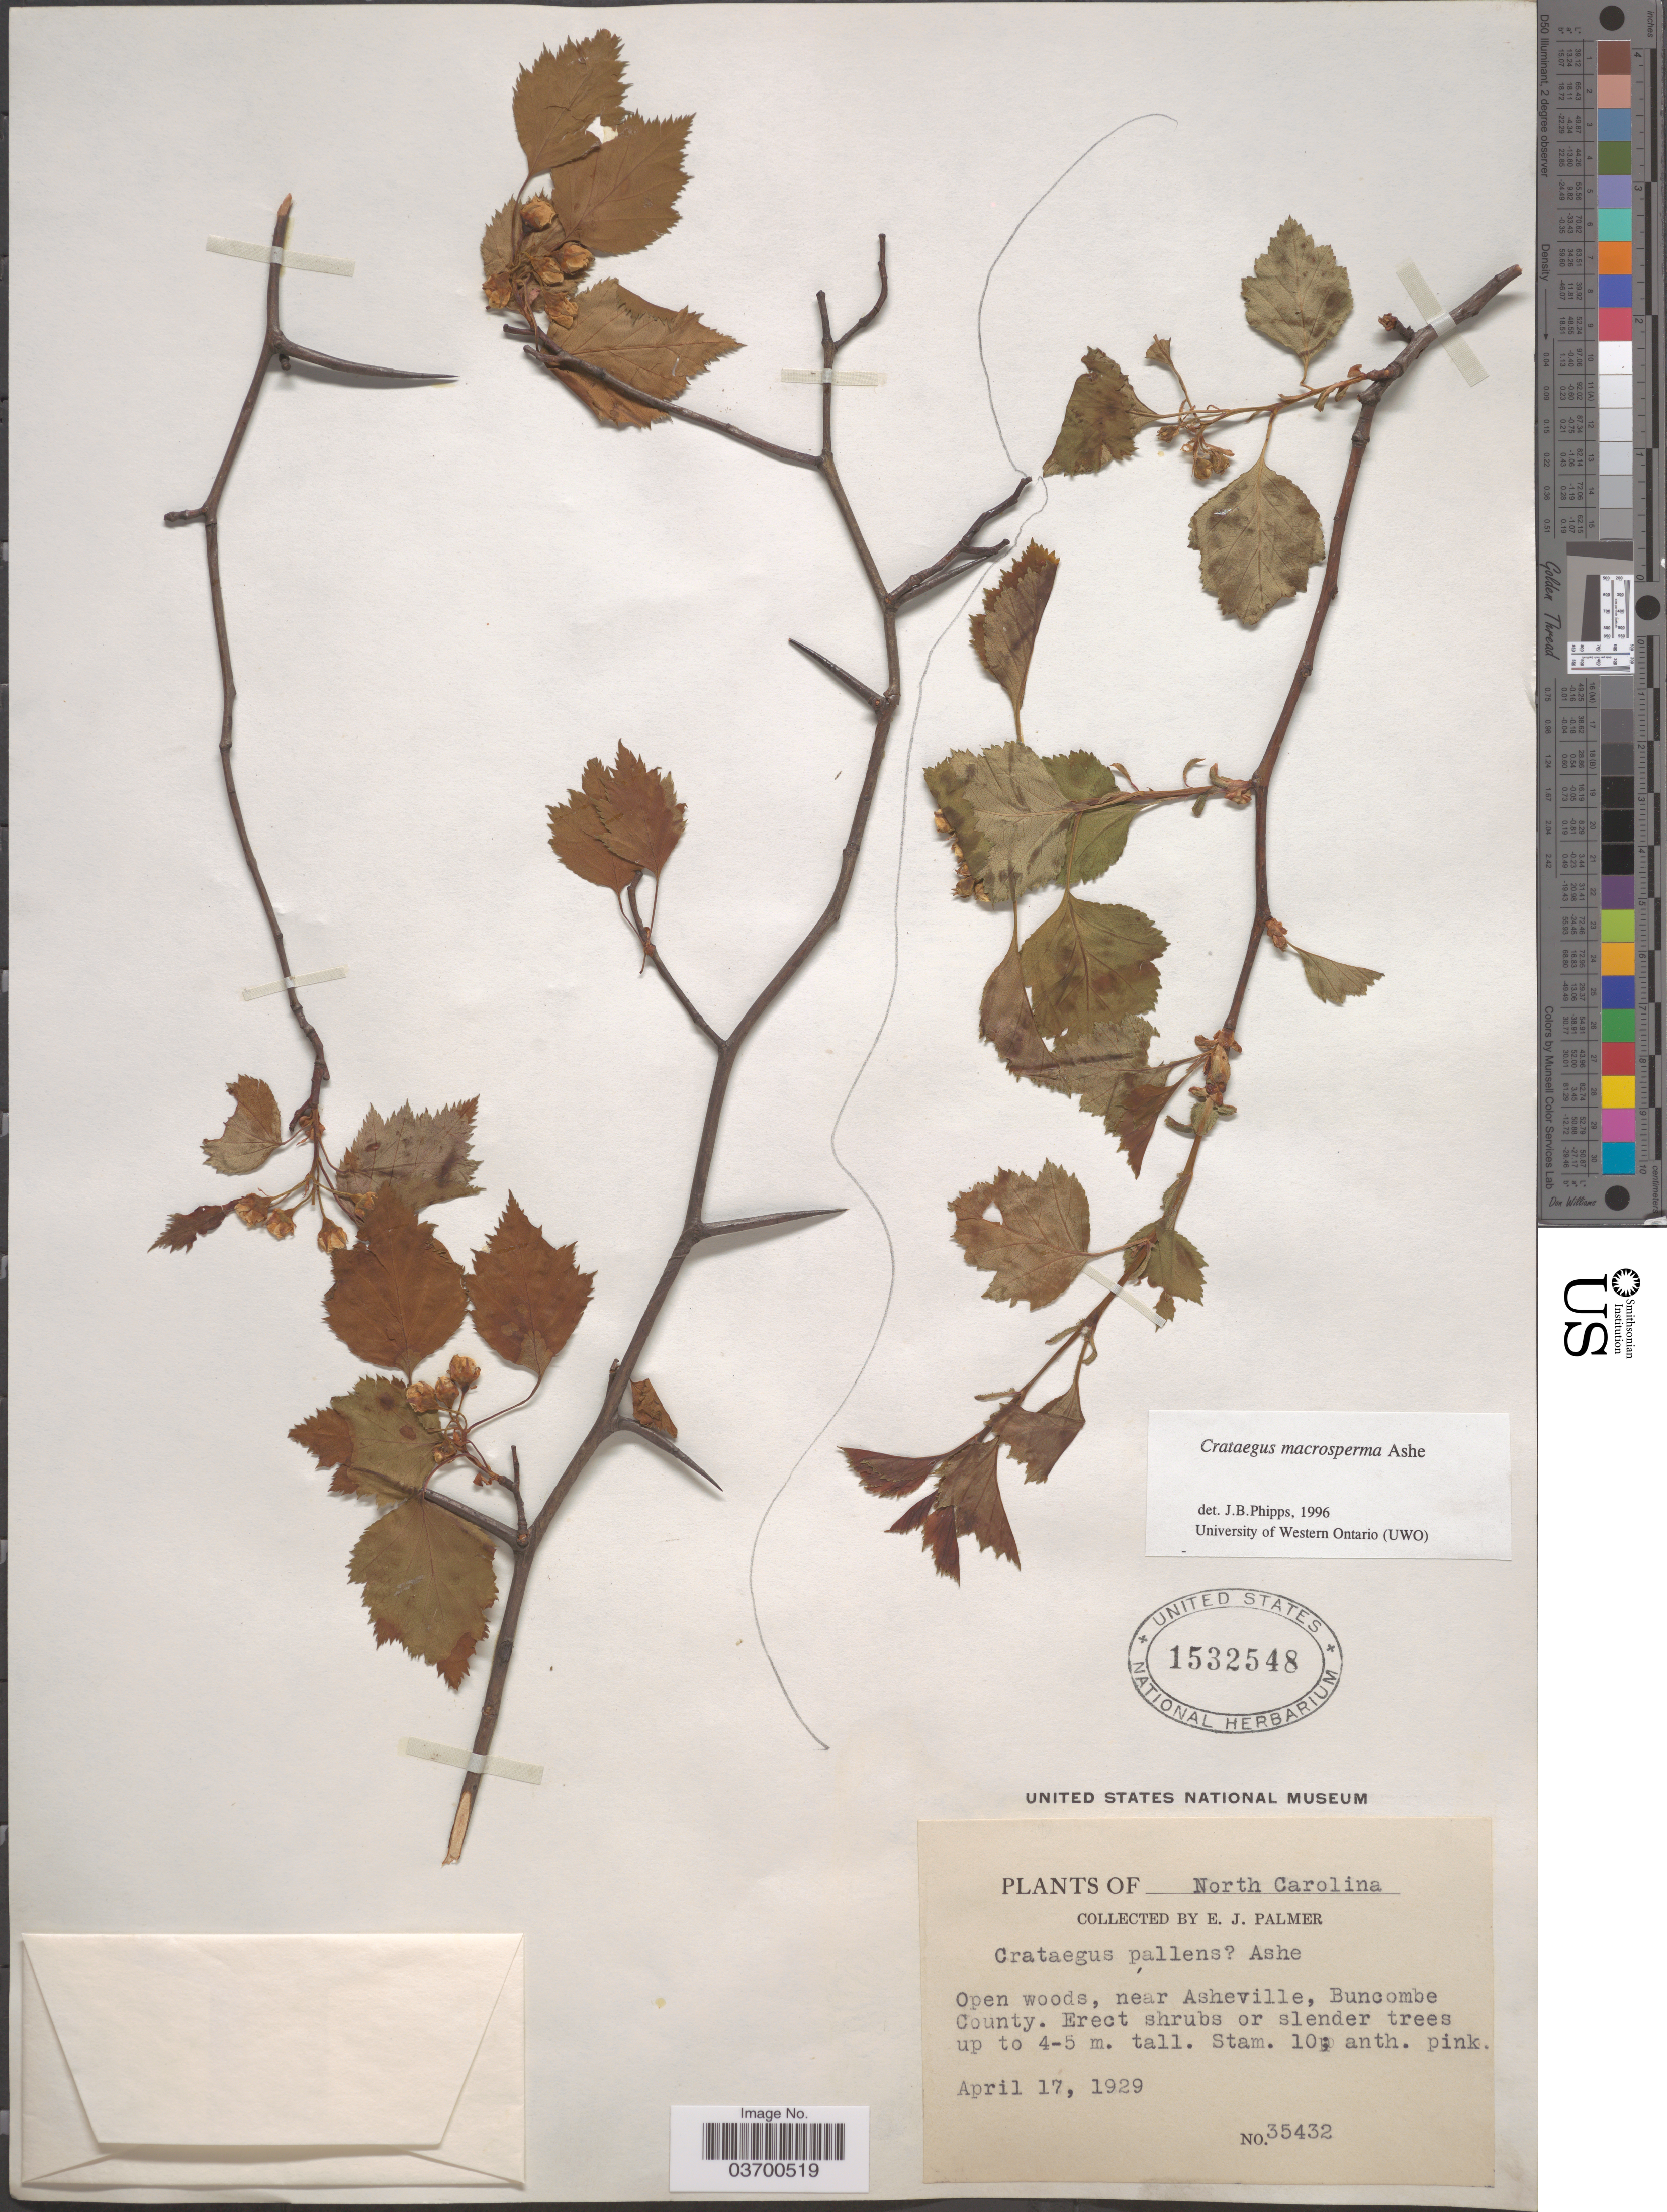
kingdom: Plantae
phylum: Tracheophyta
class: Magnoliopsida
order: Rosales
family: Rosaceae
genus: Crataegus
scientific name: Crataegus macrosperma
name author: Ashe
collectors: E. J. Palmer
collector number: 35432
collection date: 1929-04-17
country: United States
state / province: North Carolina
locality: Near Asheville, Buncombe County.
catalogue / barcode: US 1532548